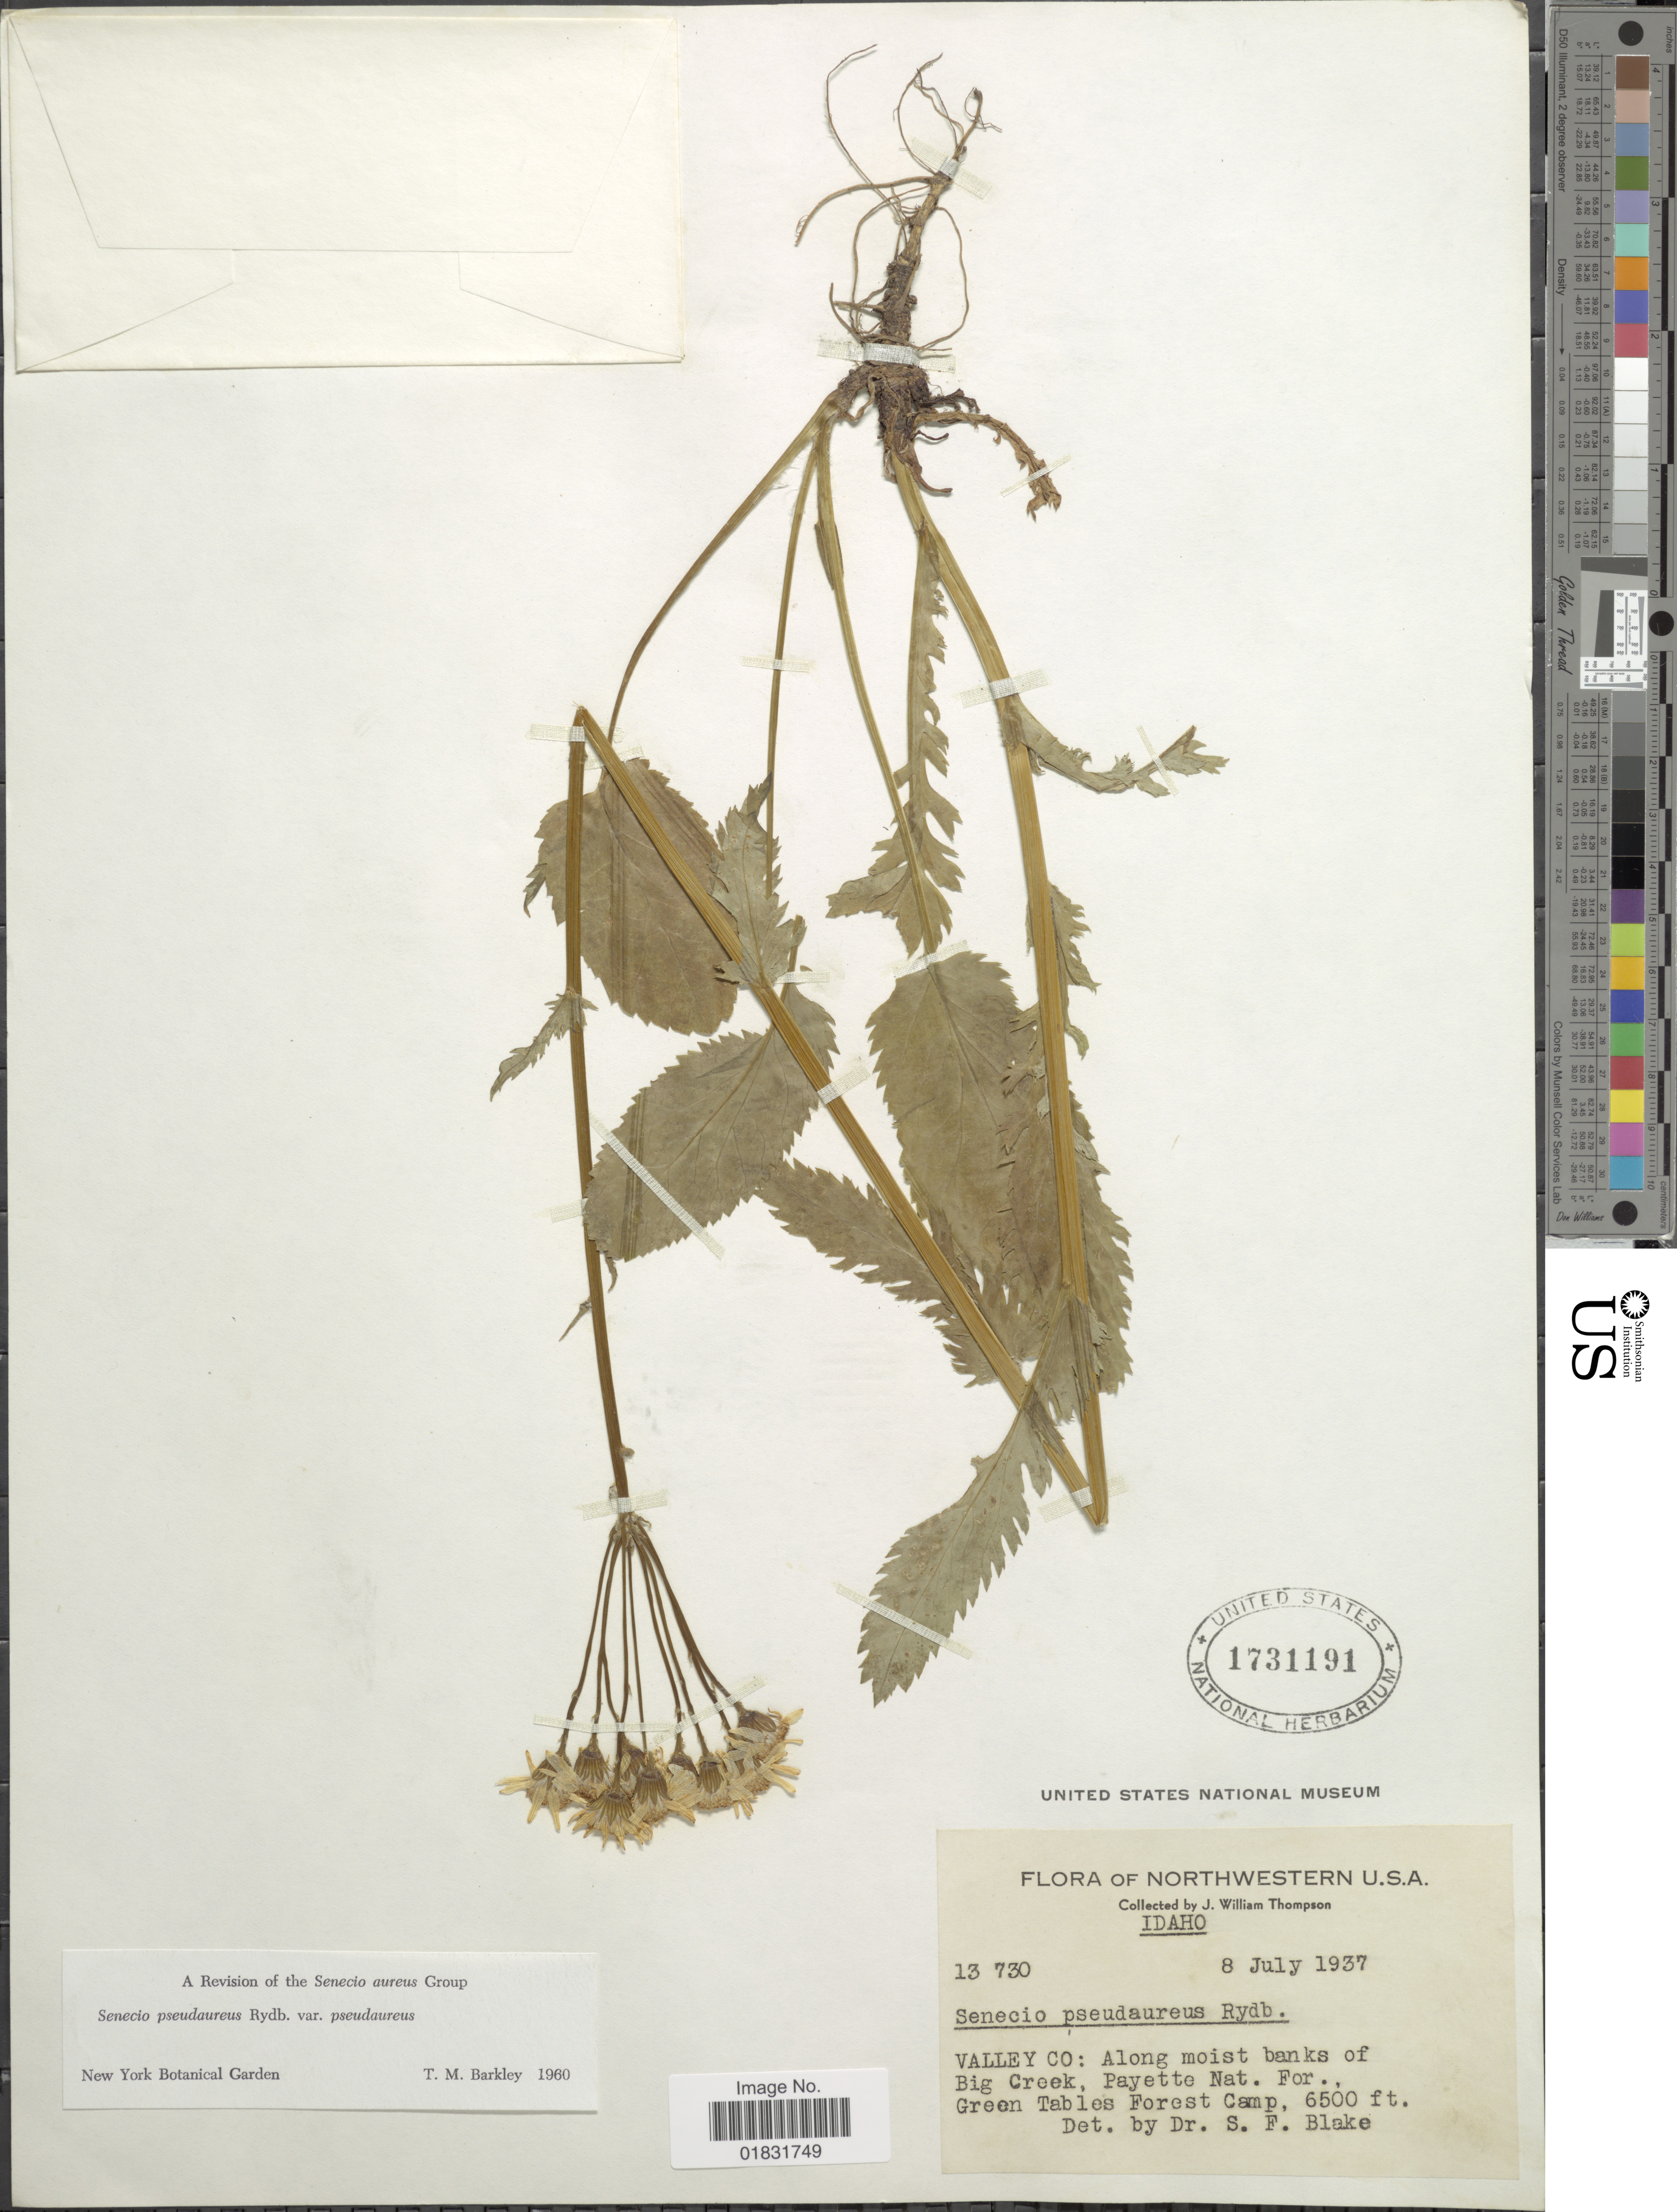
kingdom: Plantae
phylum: Tracheophyta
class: Magnoliopsida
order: Asterales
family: Asteraceae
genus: Packera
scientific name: Packera pseudaurea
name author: (Rydb.) W.A. Weber & Á. Löve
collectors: J. W. Thompson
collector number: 13730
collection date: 1937-07-08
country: United States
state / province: Idaho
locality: Northwestern U.S.A. Valley Co: Along moist banks of Big Creek, Payette Nat For., Green Tables Forest Camp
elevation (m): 1981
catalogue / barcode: US 1731191